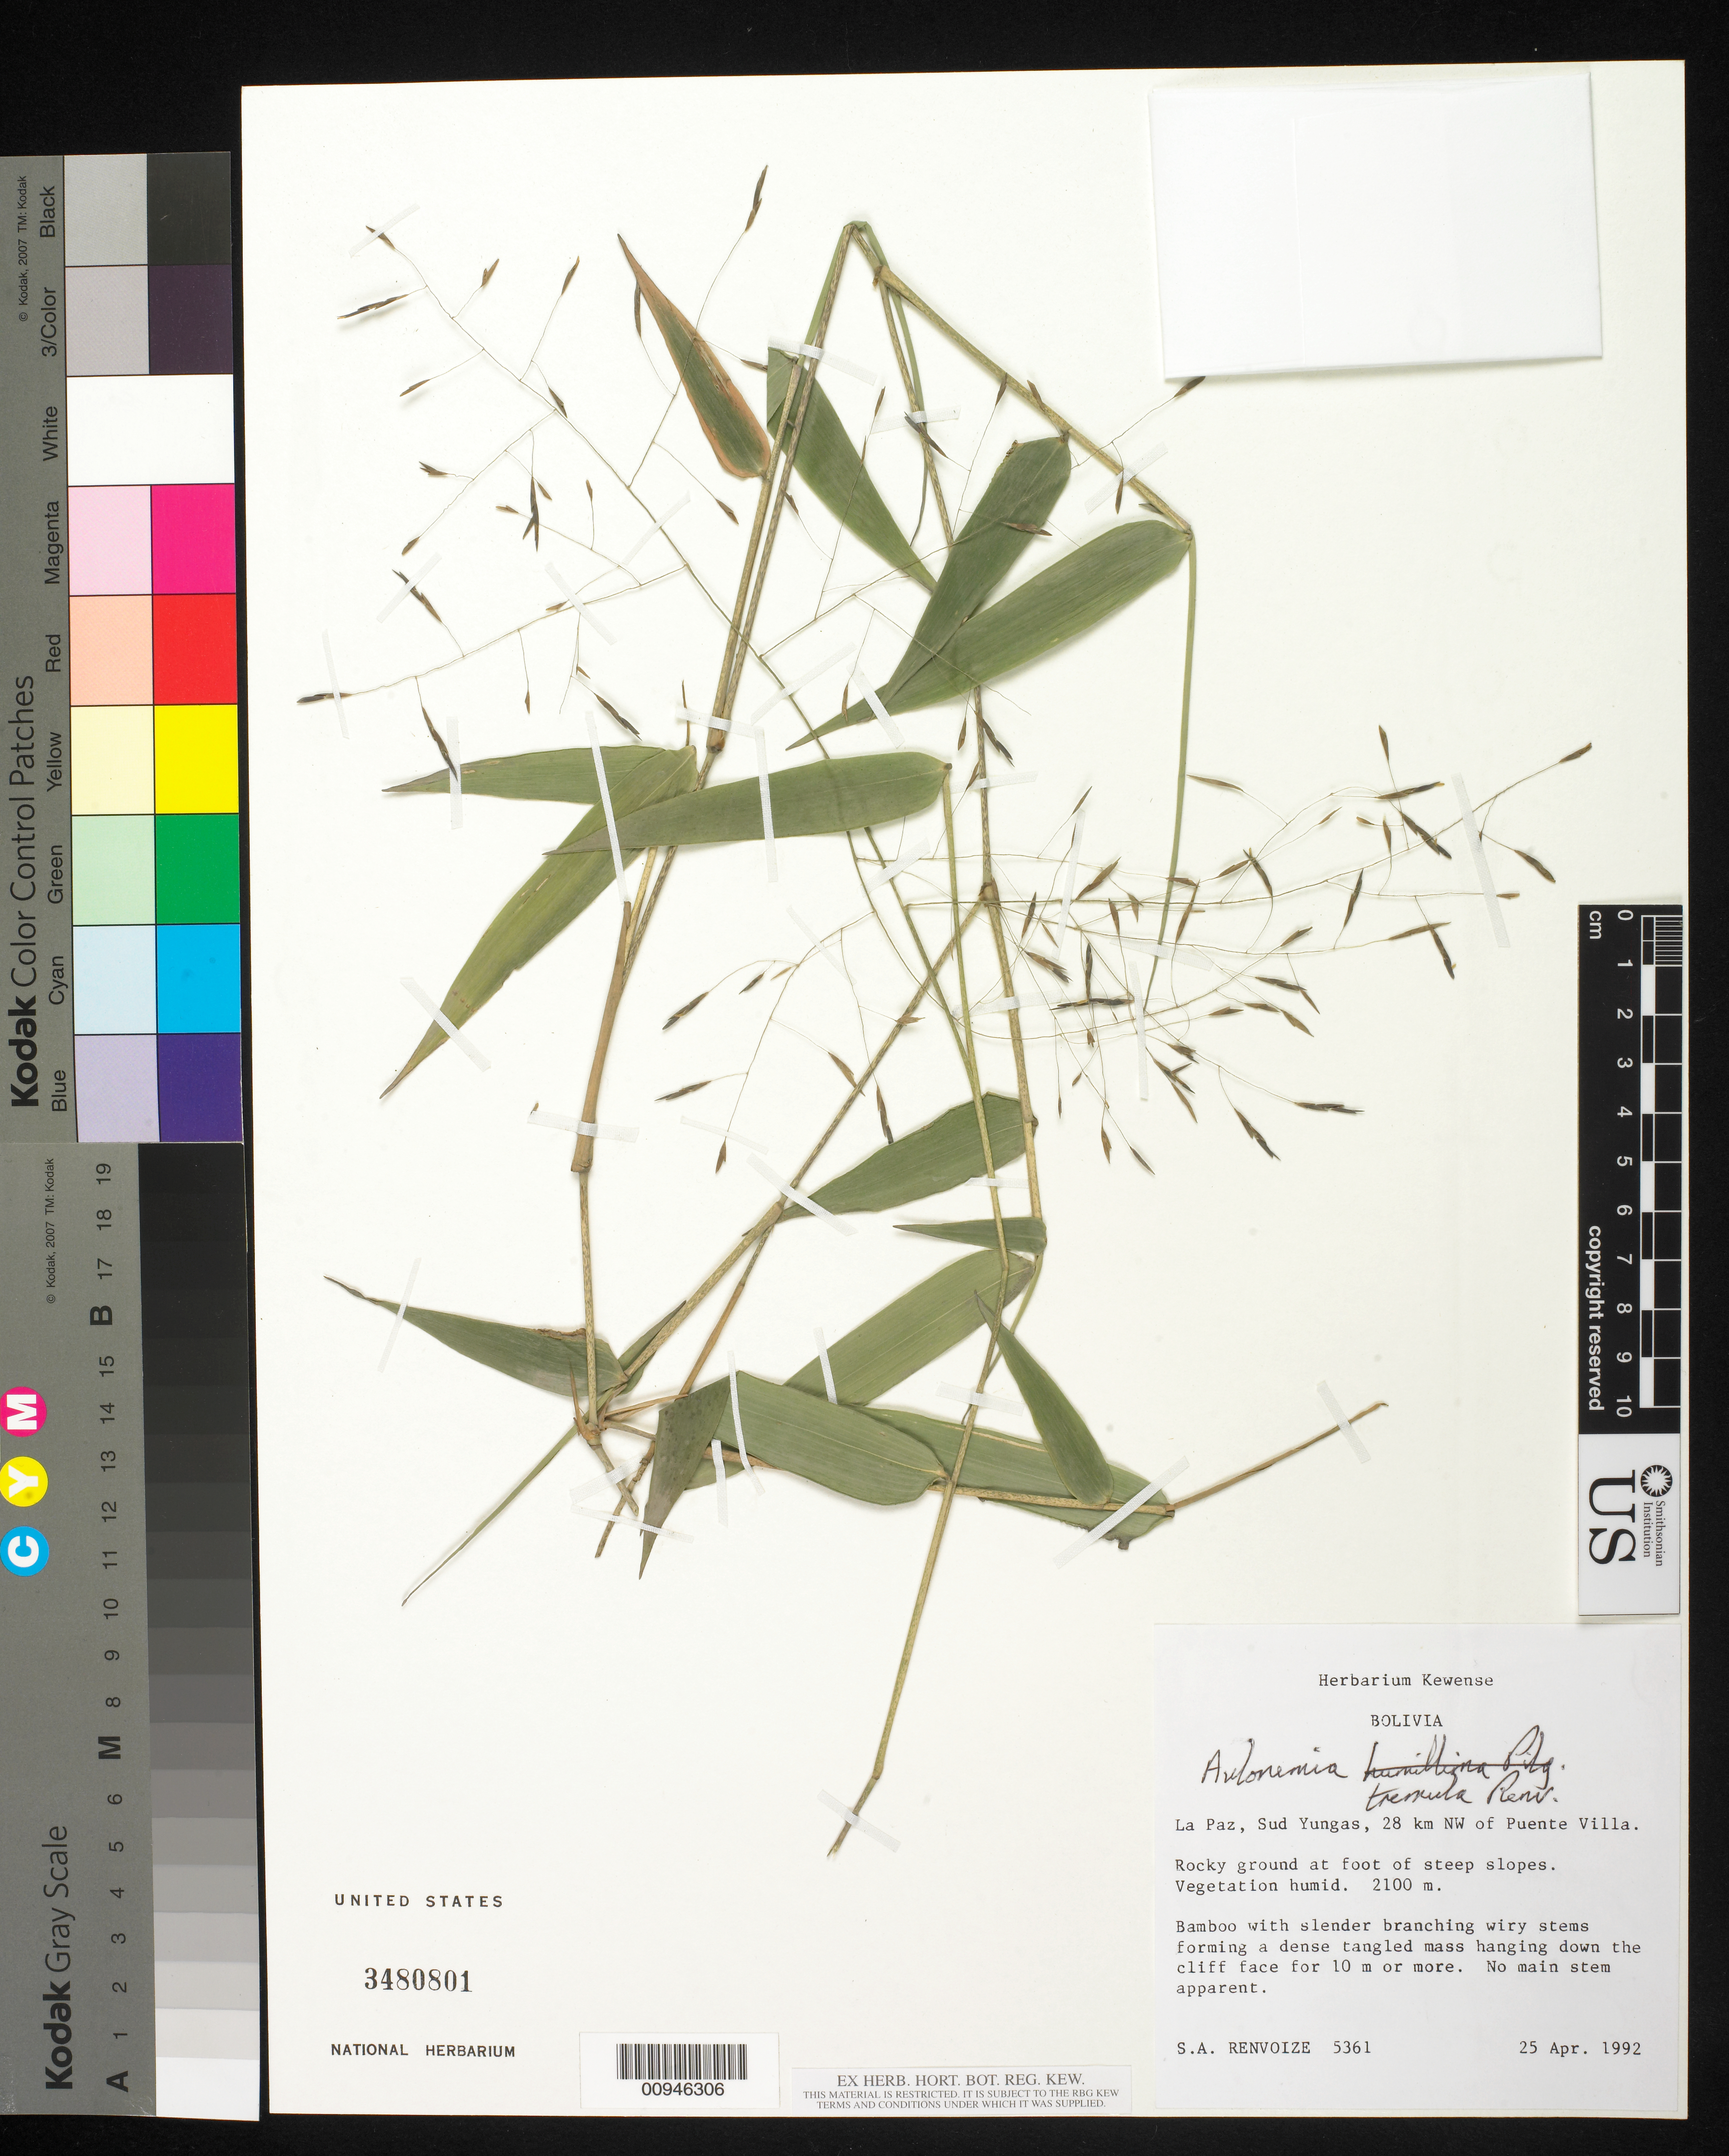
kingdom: Plantae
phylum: Tracheophyta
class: Liliopsida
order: Poales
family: Poaceae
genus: Aulonemia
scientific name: Aulonemia tremula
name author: Renvoize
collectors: S. A. Renvoize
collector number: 5361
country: Bolivia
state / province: La Paz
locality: Sud Yungas, NW of Puente Villa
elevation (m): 2100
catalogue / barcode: US 3480801